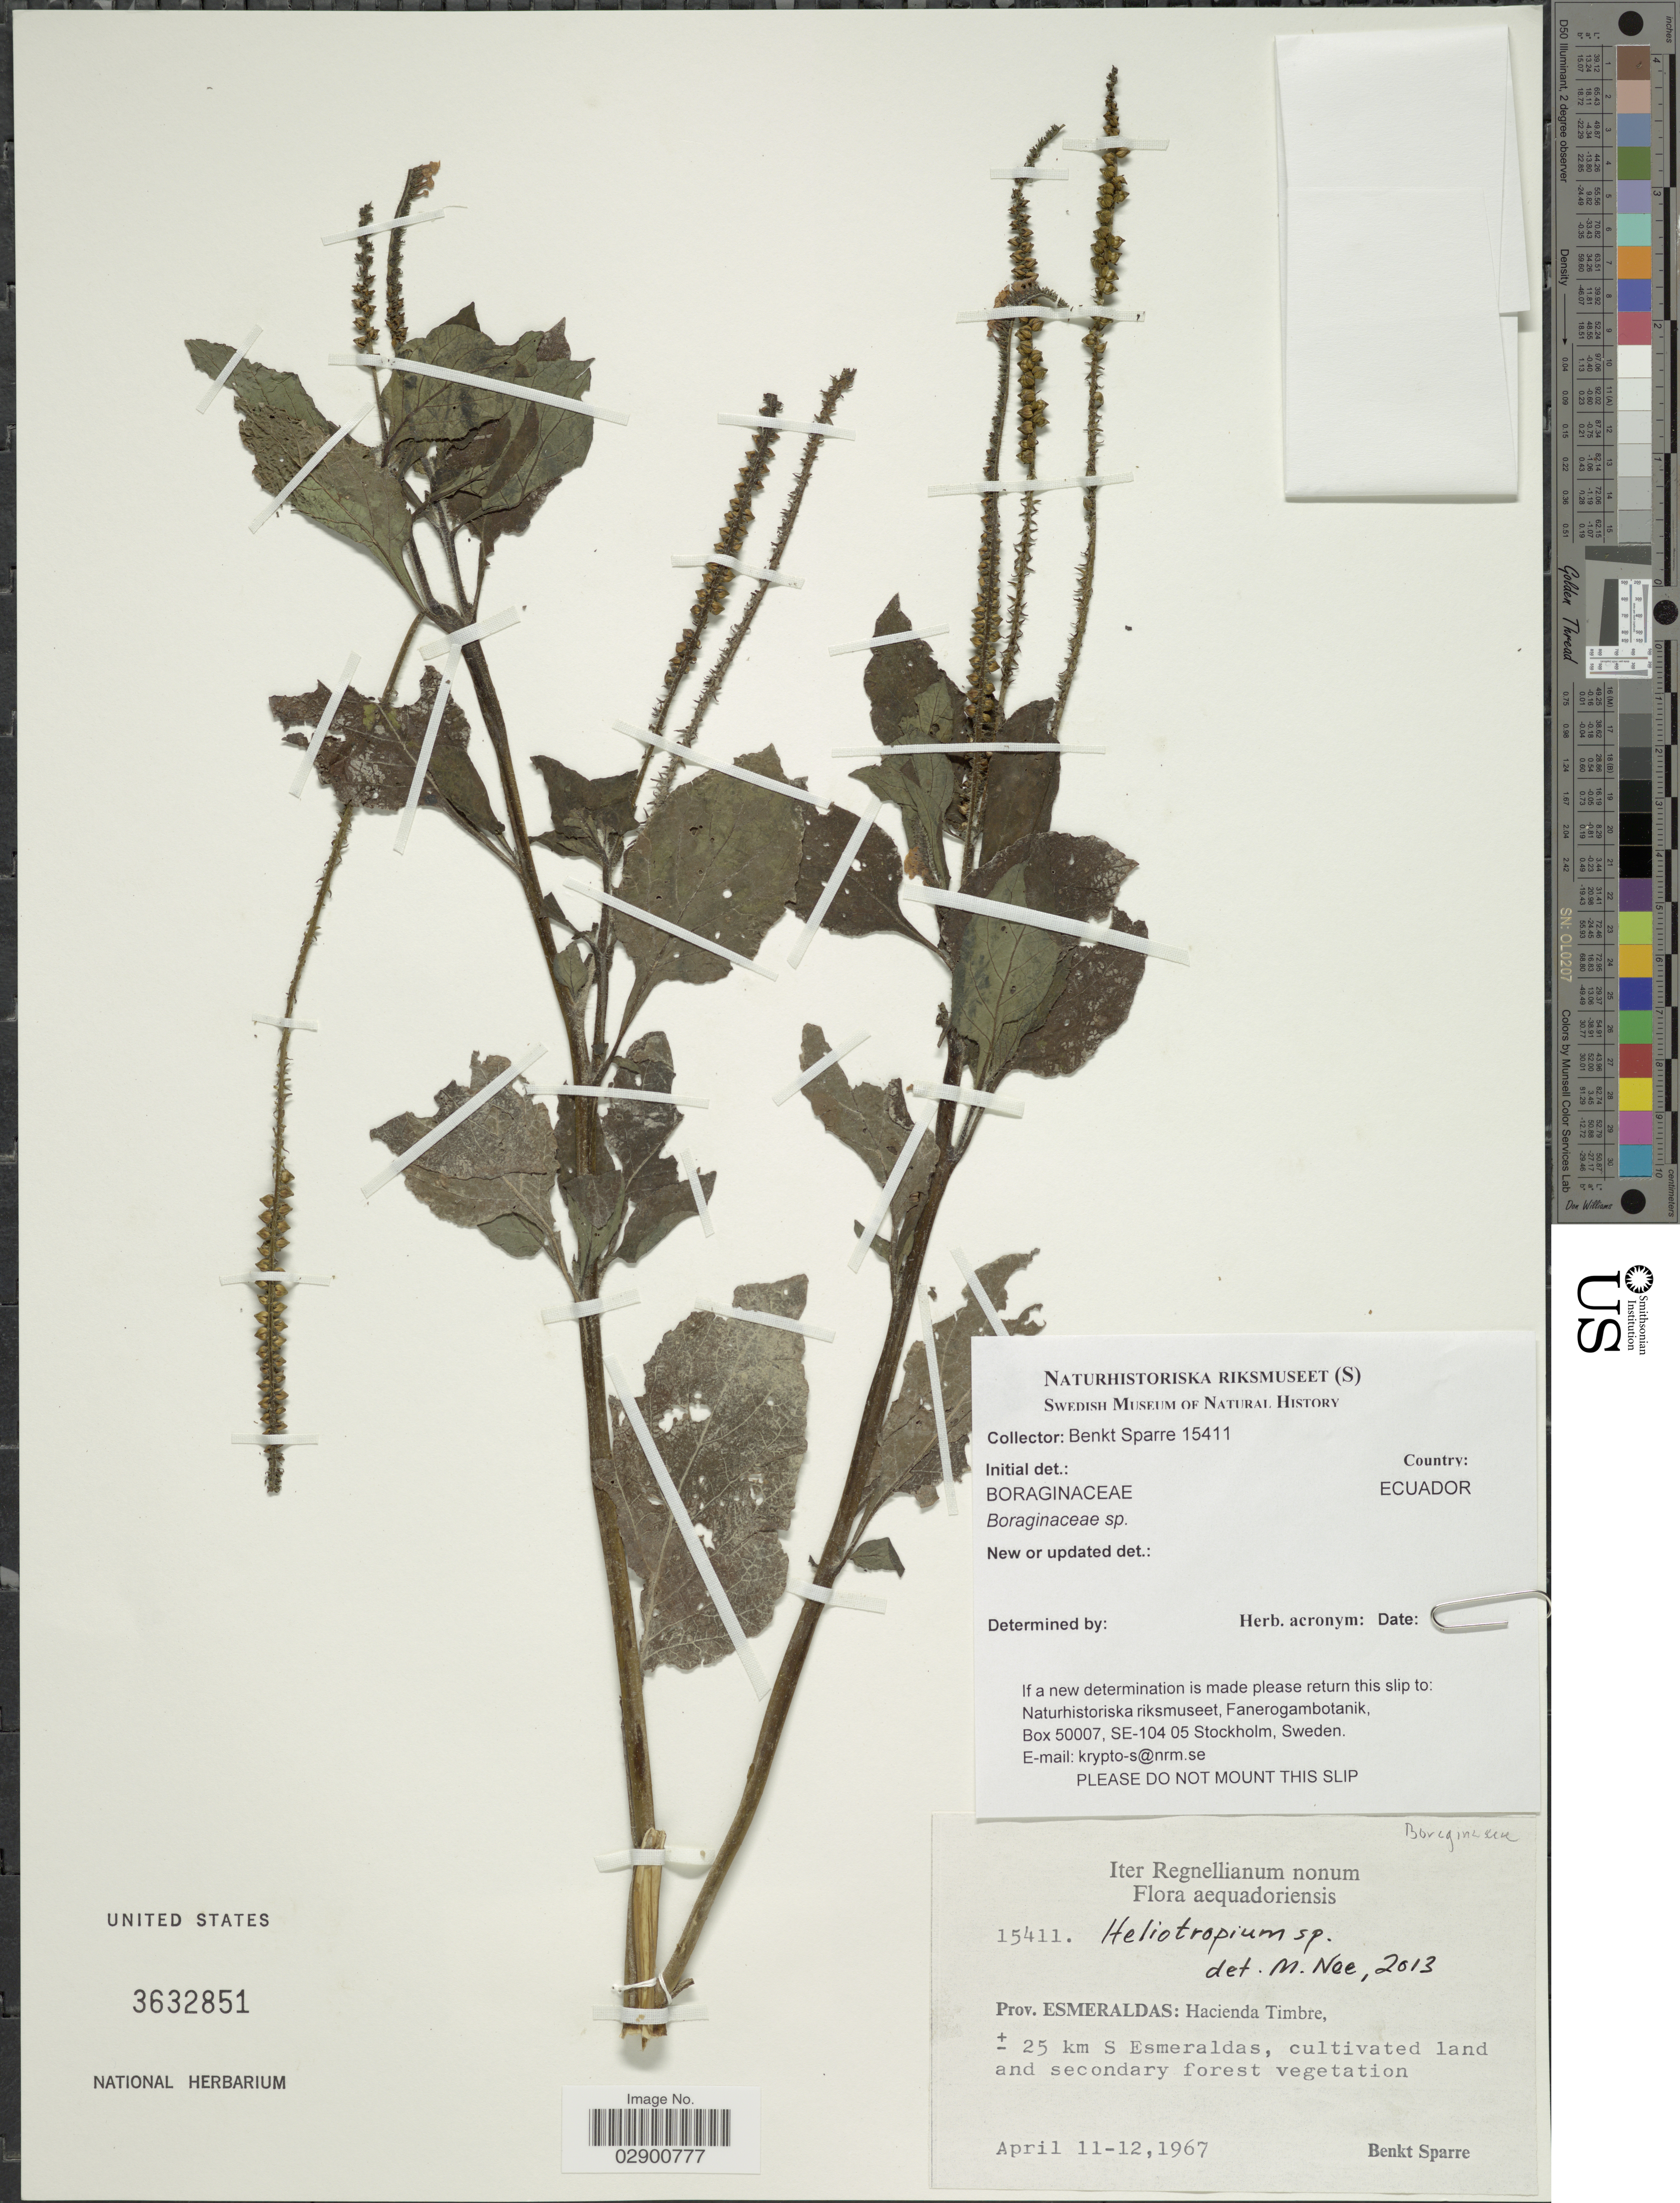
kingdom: Plantae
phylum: Tracheophyta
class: Magnoliopsida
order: Boraginales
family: Heliotropiaceae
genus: Heliotropium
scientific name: Heliotropium sp.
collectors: B. Sparre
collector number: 15411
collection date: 1967-04-11/1967-04-12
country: Ecuador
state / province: Esmeraldas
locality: Prov. Esmeraldas: Hacienda Timbre, ± 25 km S Esmeraldas.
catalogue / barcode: US 3632851